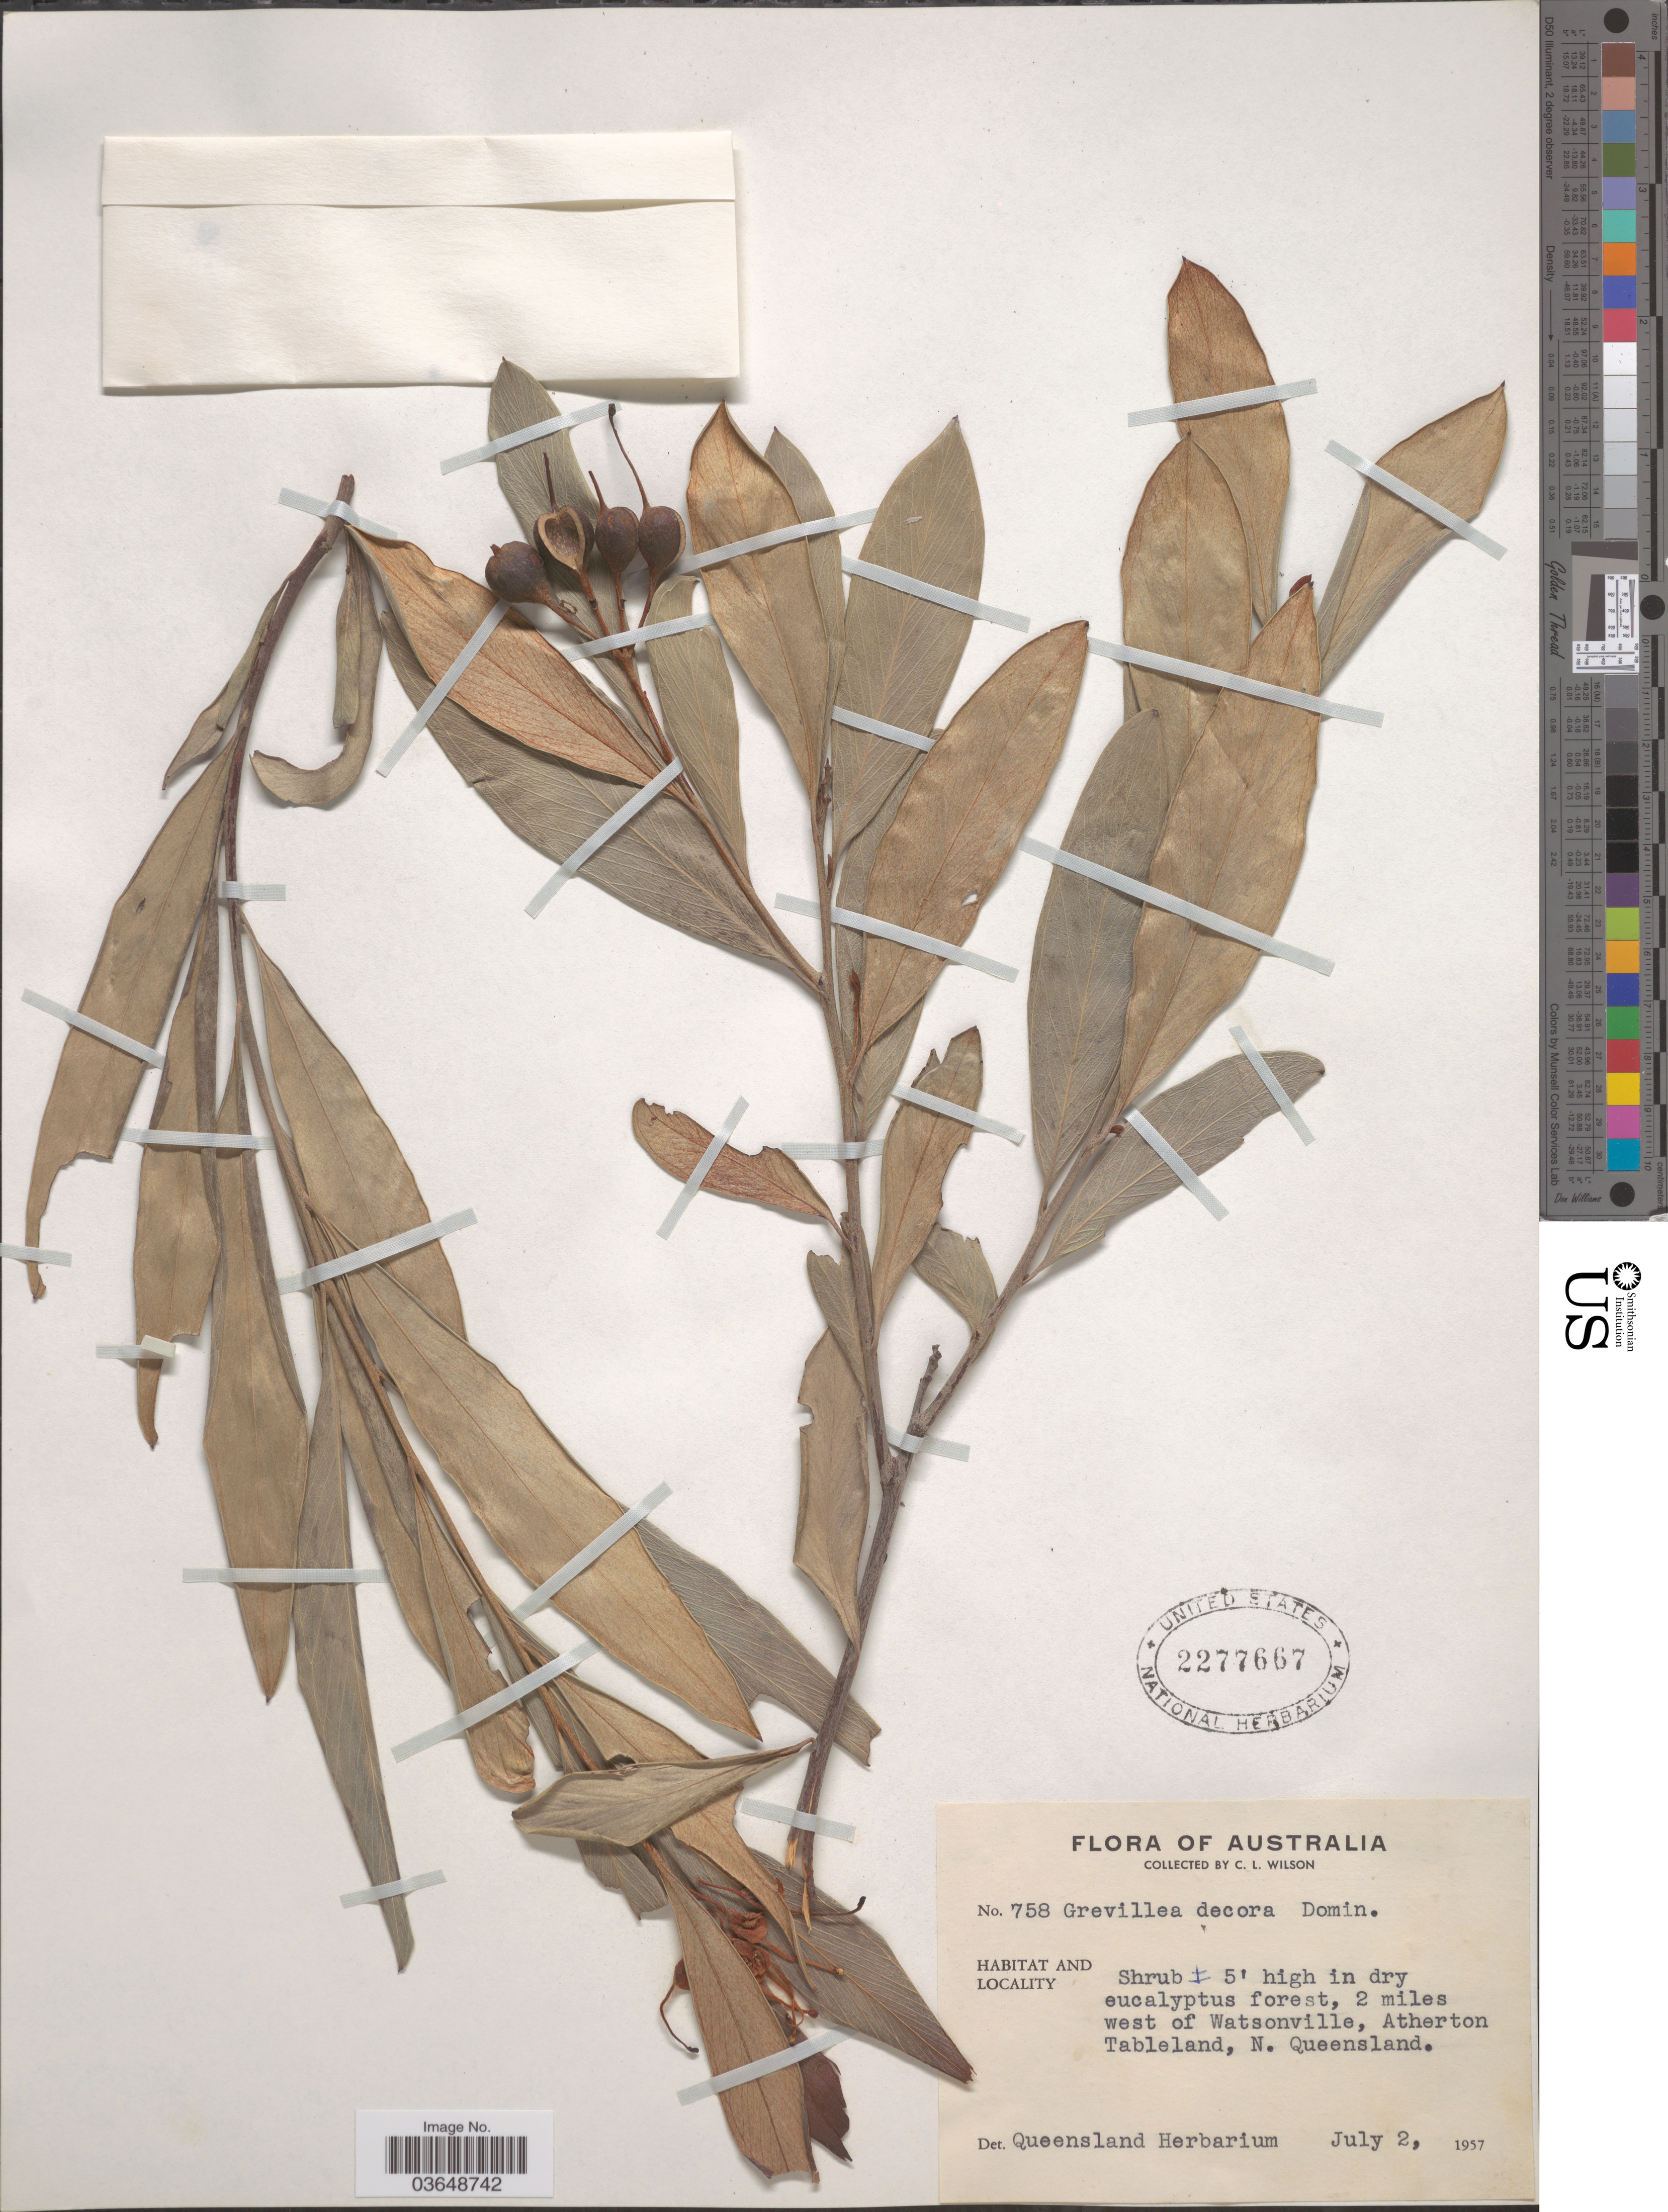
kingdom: Plantae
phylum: Tracheophyta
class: Magnoliopsida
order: Proteales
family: Proteaceae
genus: Grevillea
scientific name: Grevillea decora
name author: Domin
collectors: C. L. Wilson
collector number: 758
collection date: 1957-07-02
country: Australia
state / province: Queensland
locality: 2 miles west of Watsonville, Atherton Tableland, N. Queensland.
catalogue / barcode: US 2277667